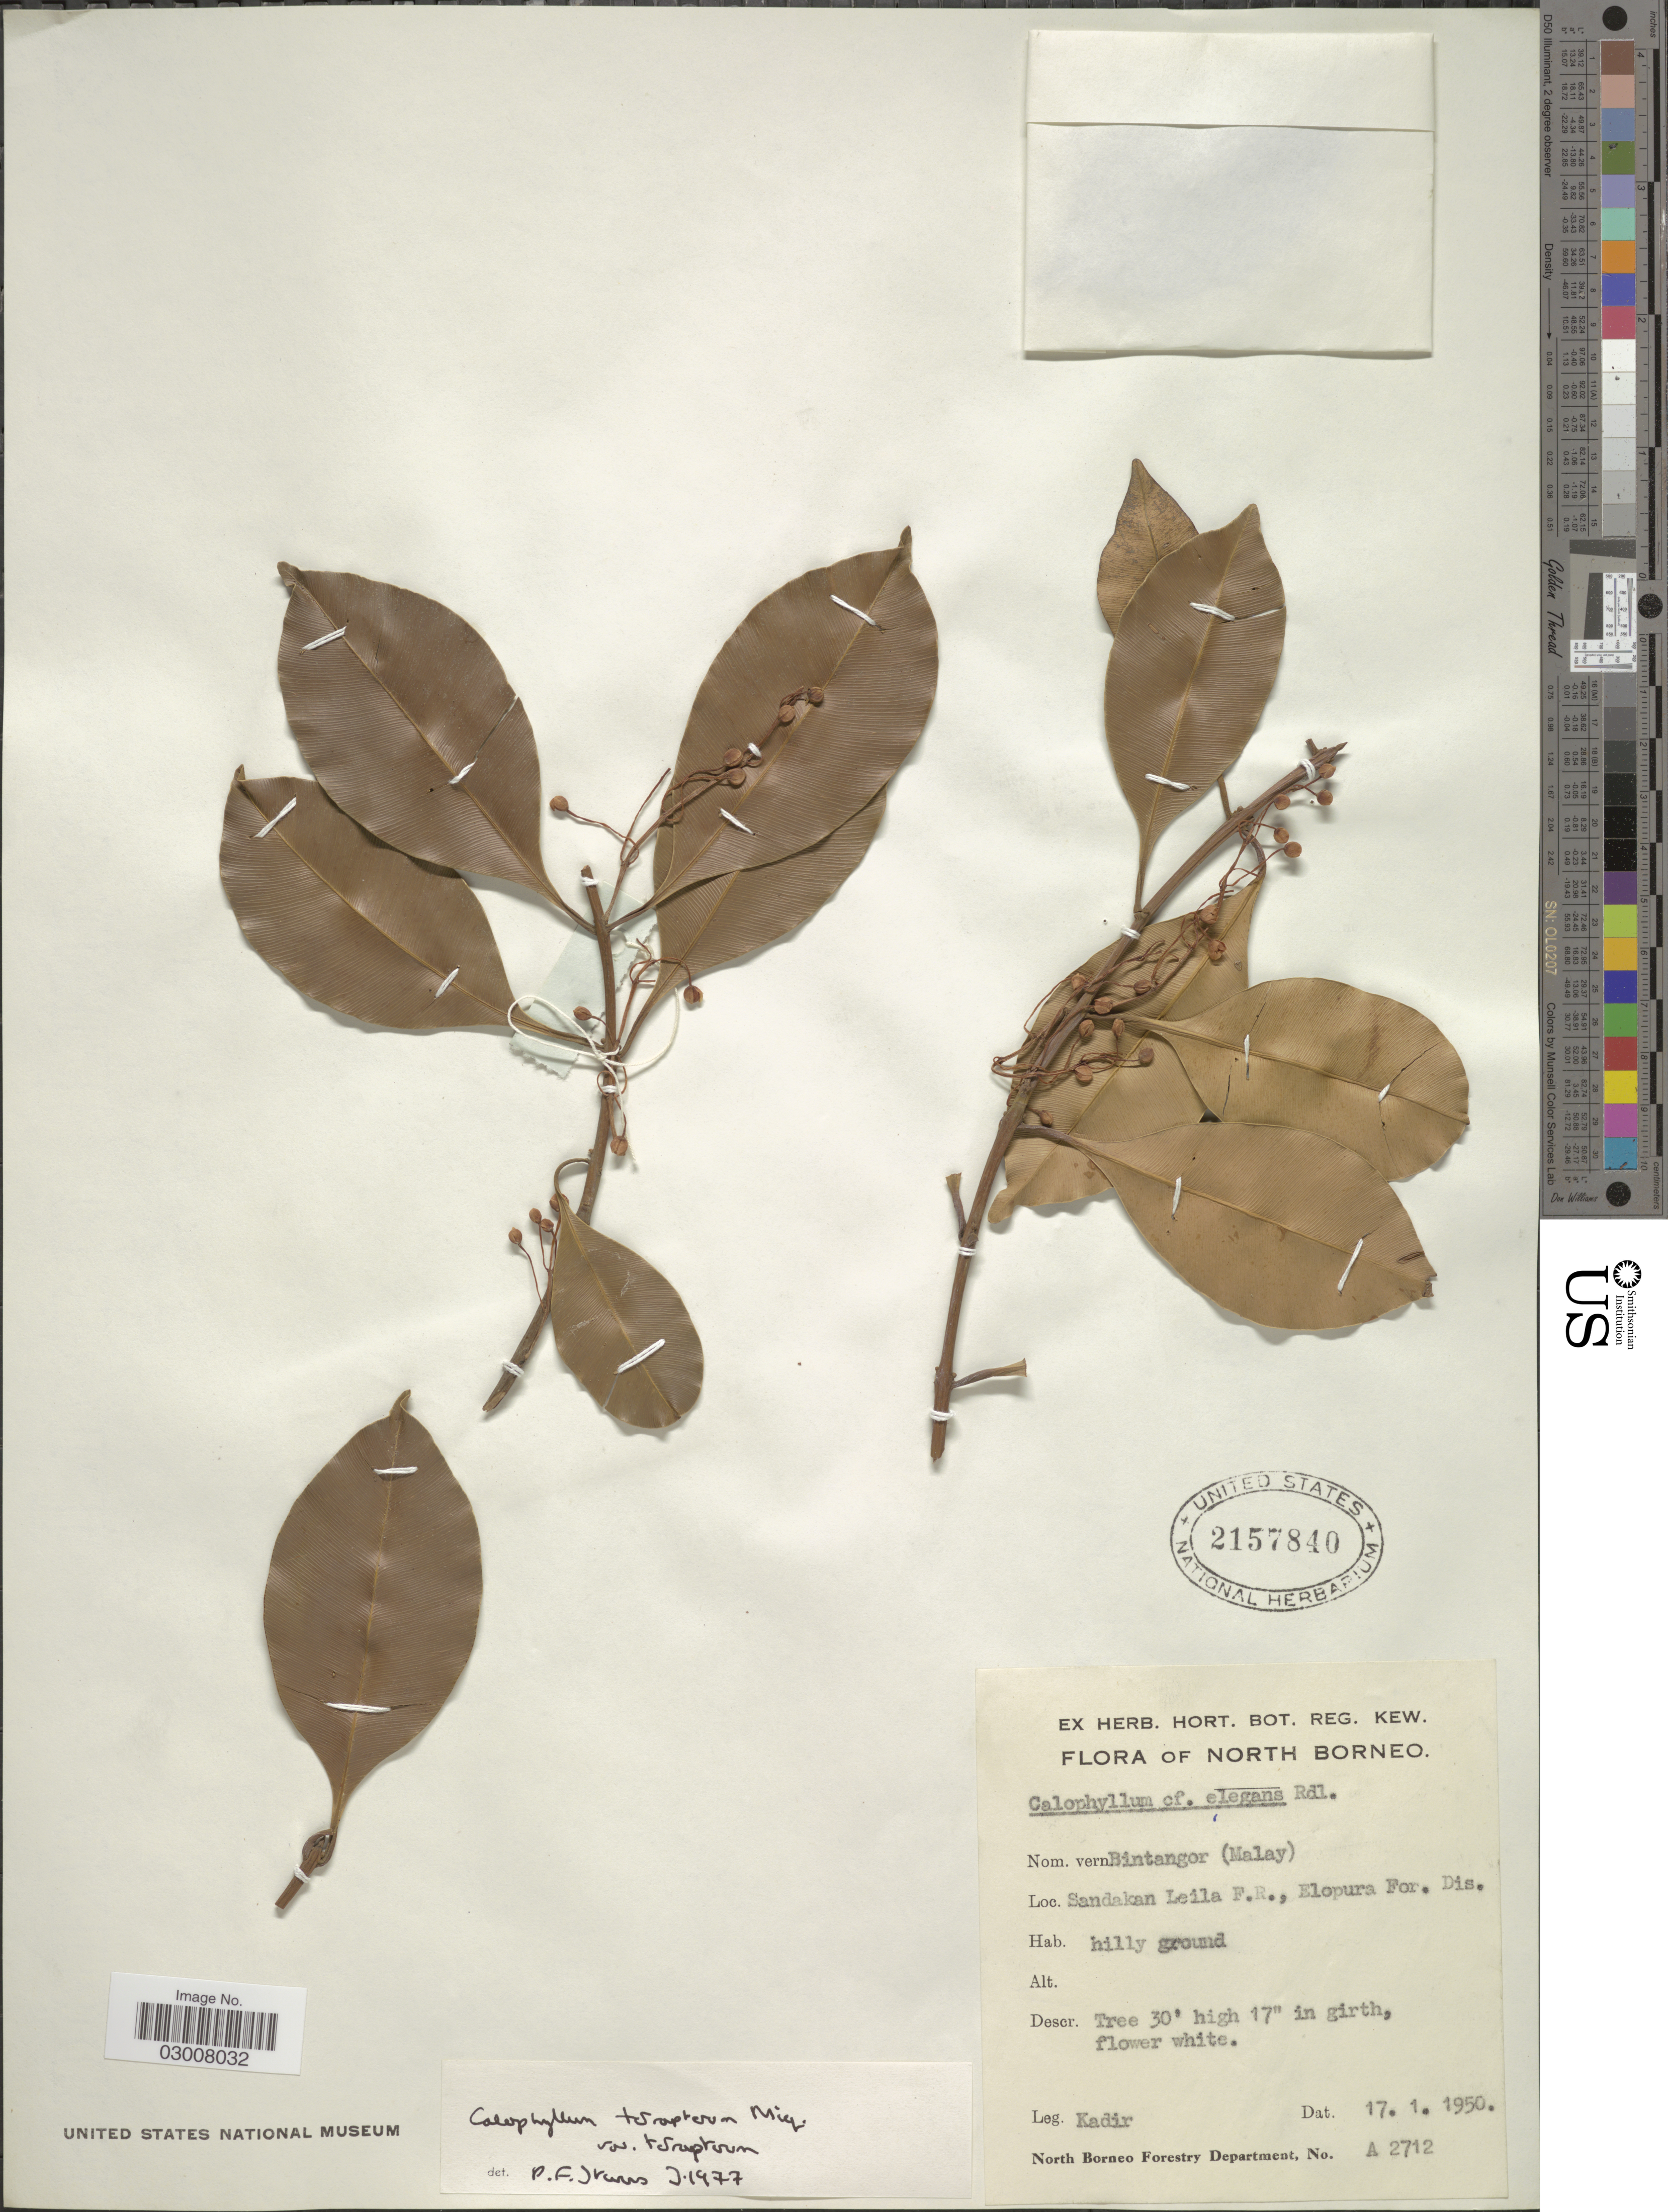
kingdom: Plantae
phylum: Tracheophyta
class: Magnoliopsida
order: Malpighiales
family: Calophyllaceae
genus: Calophyllum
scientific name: Calophyllum tetrapterum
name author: Miq.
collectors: -. Kadir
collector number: A 2712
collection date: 1950-01-17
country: Malaysia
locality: North Borneo, Sandakan Leila F.R., Elopura For. Dis.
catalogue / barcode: US 2157840